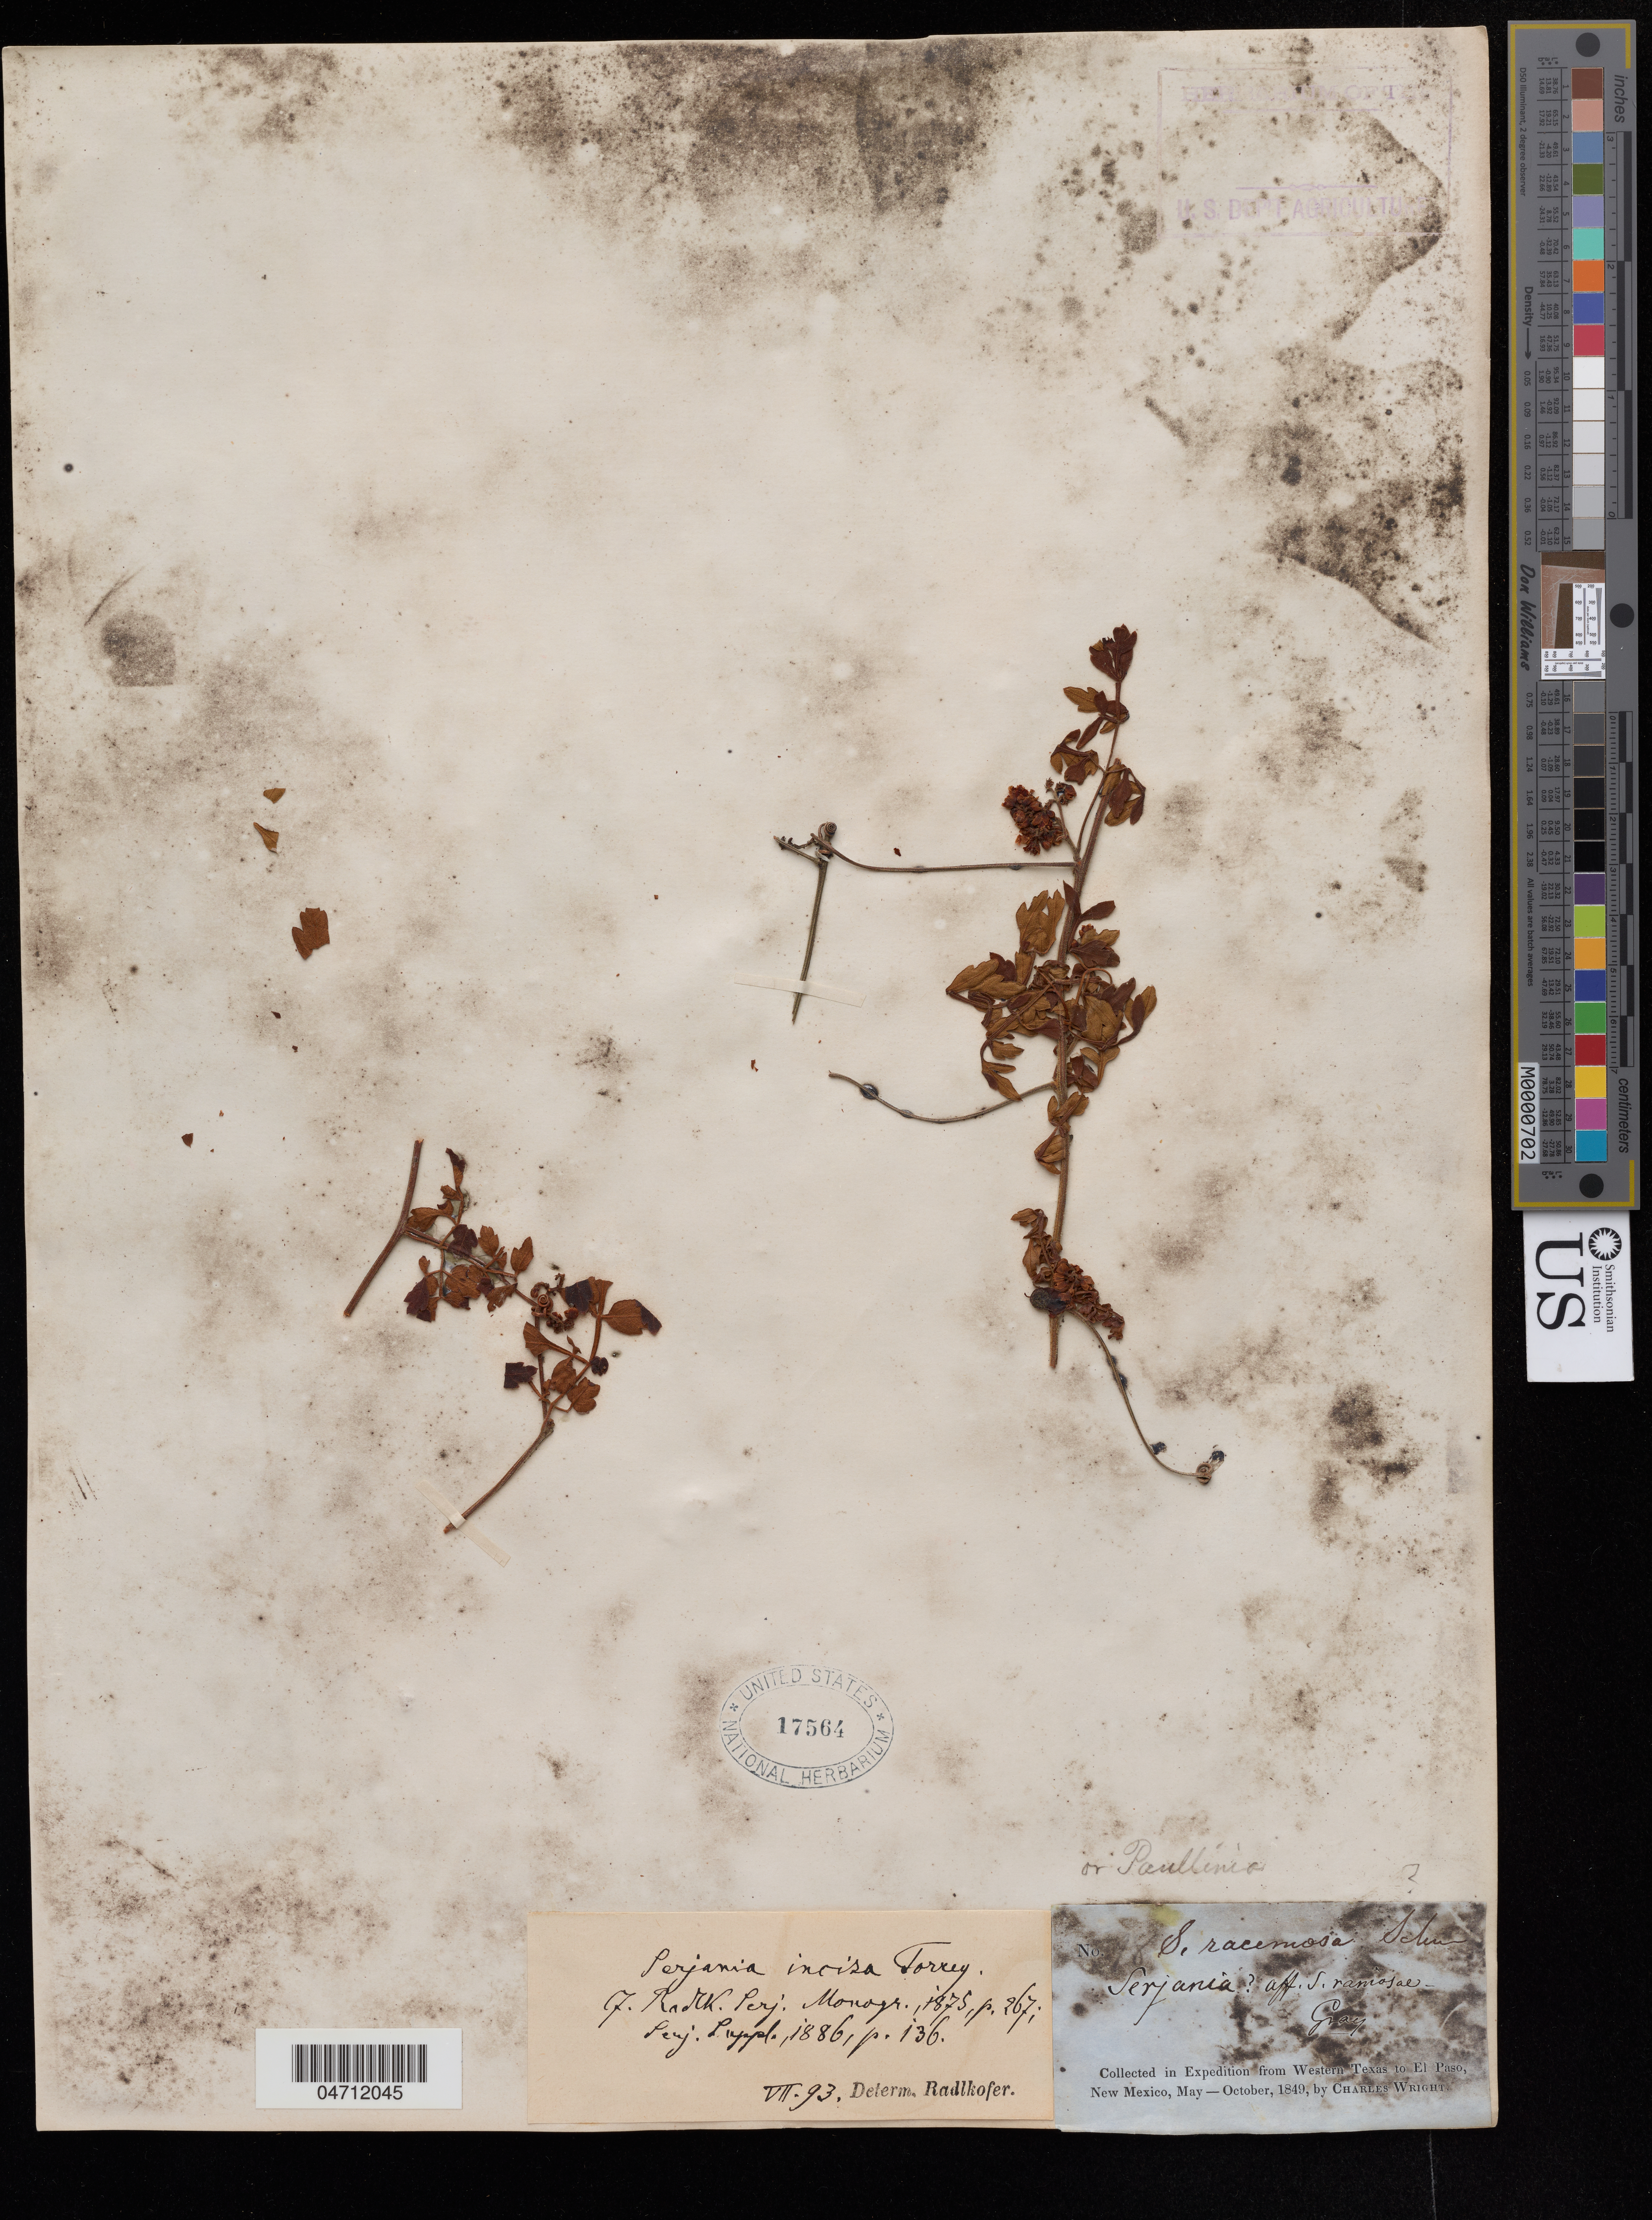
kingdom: Plantae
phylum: Tracheophyta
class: Magnoliopsida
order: Sapindales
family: Sapindaceae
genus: Serjania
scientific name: Serjania incisa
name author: Torr.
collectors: C. Wright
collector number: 48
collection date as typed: May 1849 to -- Oct 1849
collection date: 1849-05/1849-10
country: United States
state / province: New Mexico / Texas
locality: Collected in expedition from Western Texas to El Paso, New Mexico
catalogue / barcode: US 17564